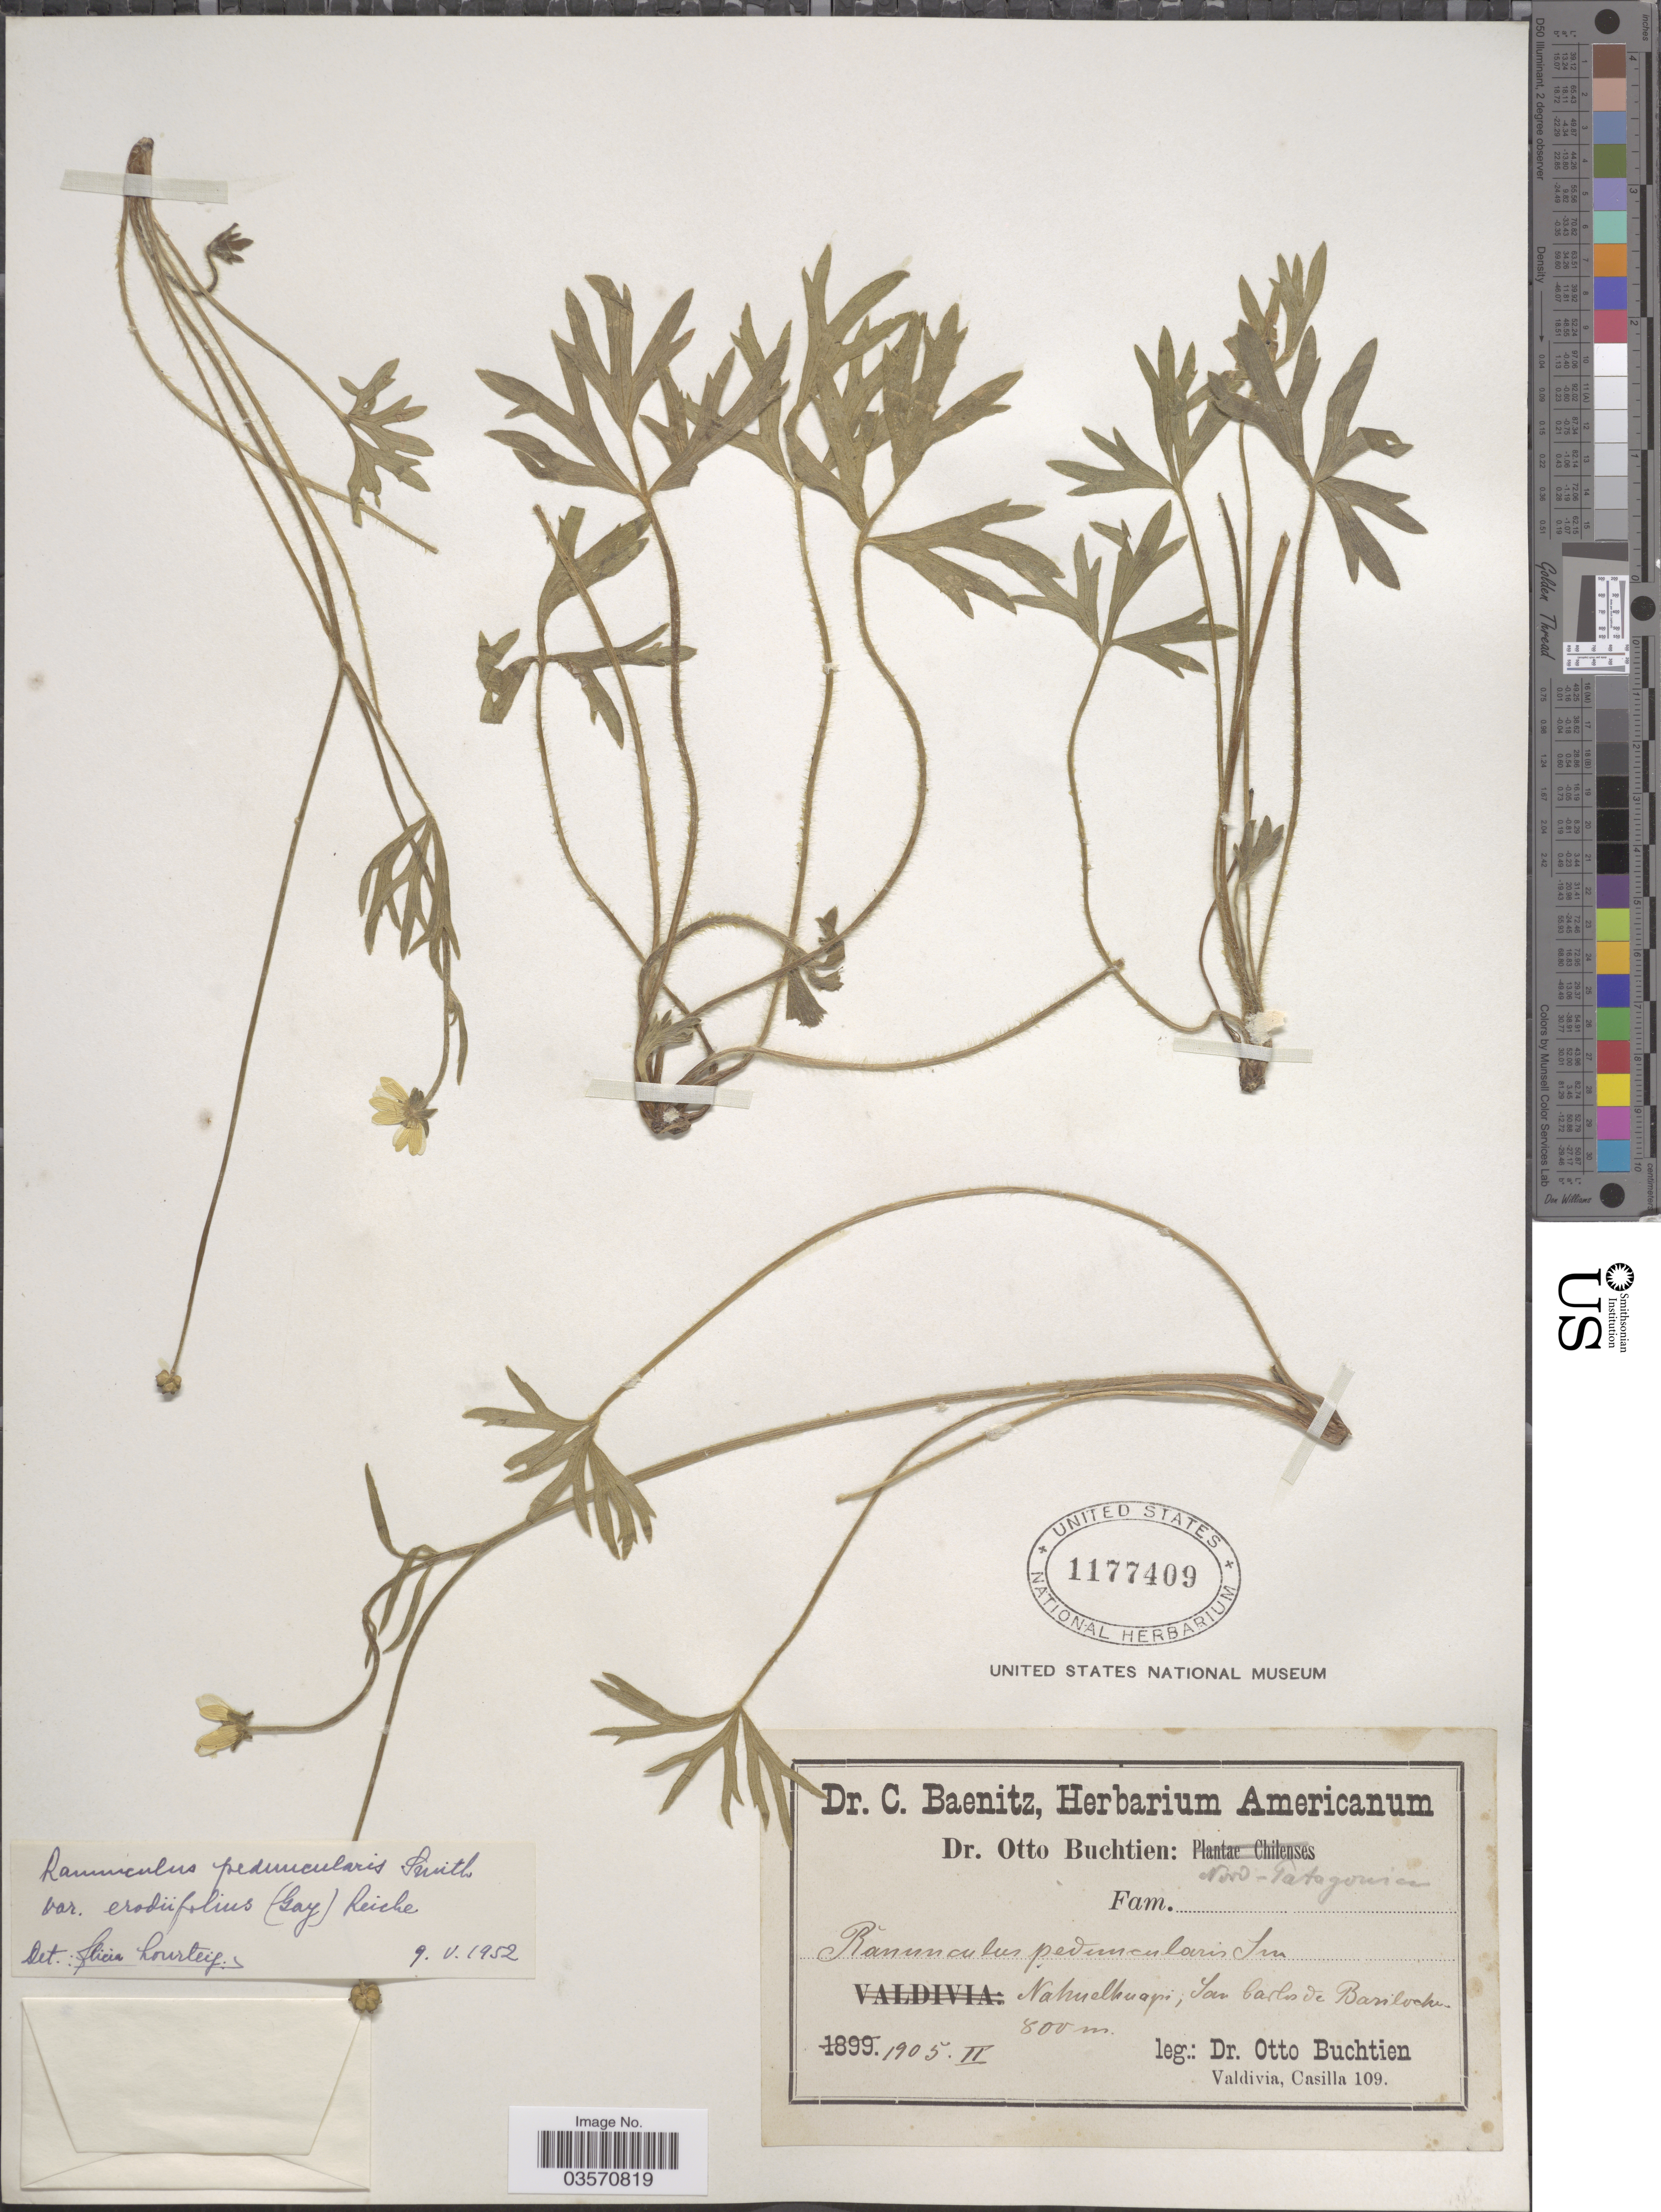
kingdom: Plantae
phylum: Tracheophyta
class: Magnoliopsida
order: Ranunculales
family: Ranunculaceae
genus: Ranunculus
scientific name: Ranunculus peduncularis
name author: Sm.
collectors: O. Buchtien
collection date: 1905-02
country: Argentina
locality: Nord-Patagonian. Nahuelhuapi; San Carlos de Bariloche.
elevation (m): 800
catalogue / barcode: US 1177409